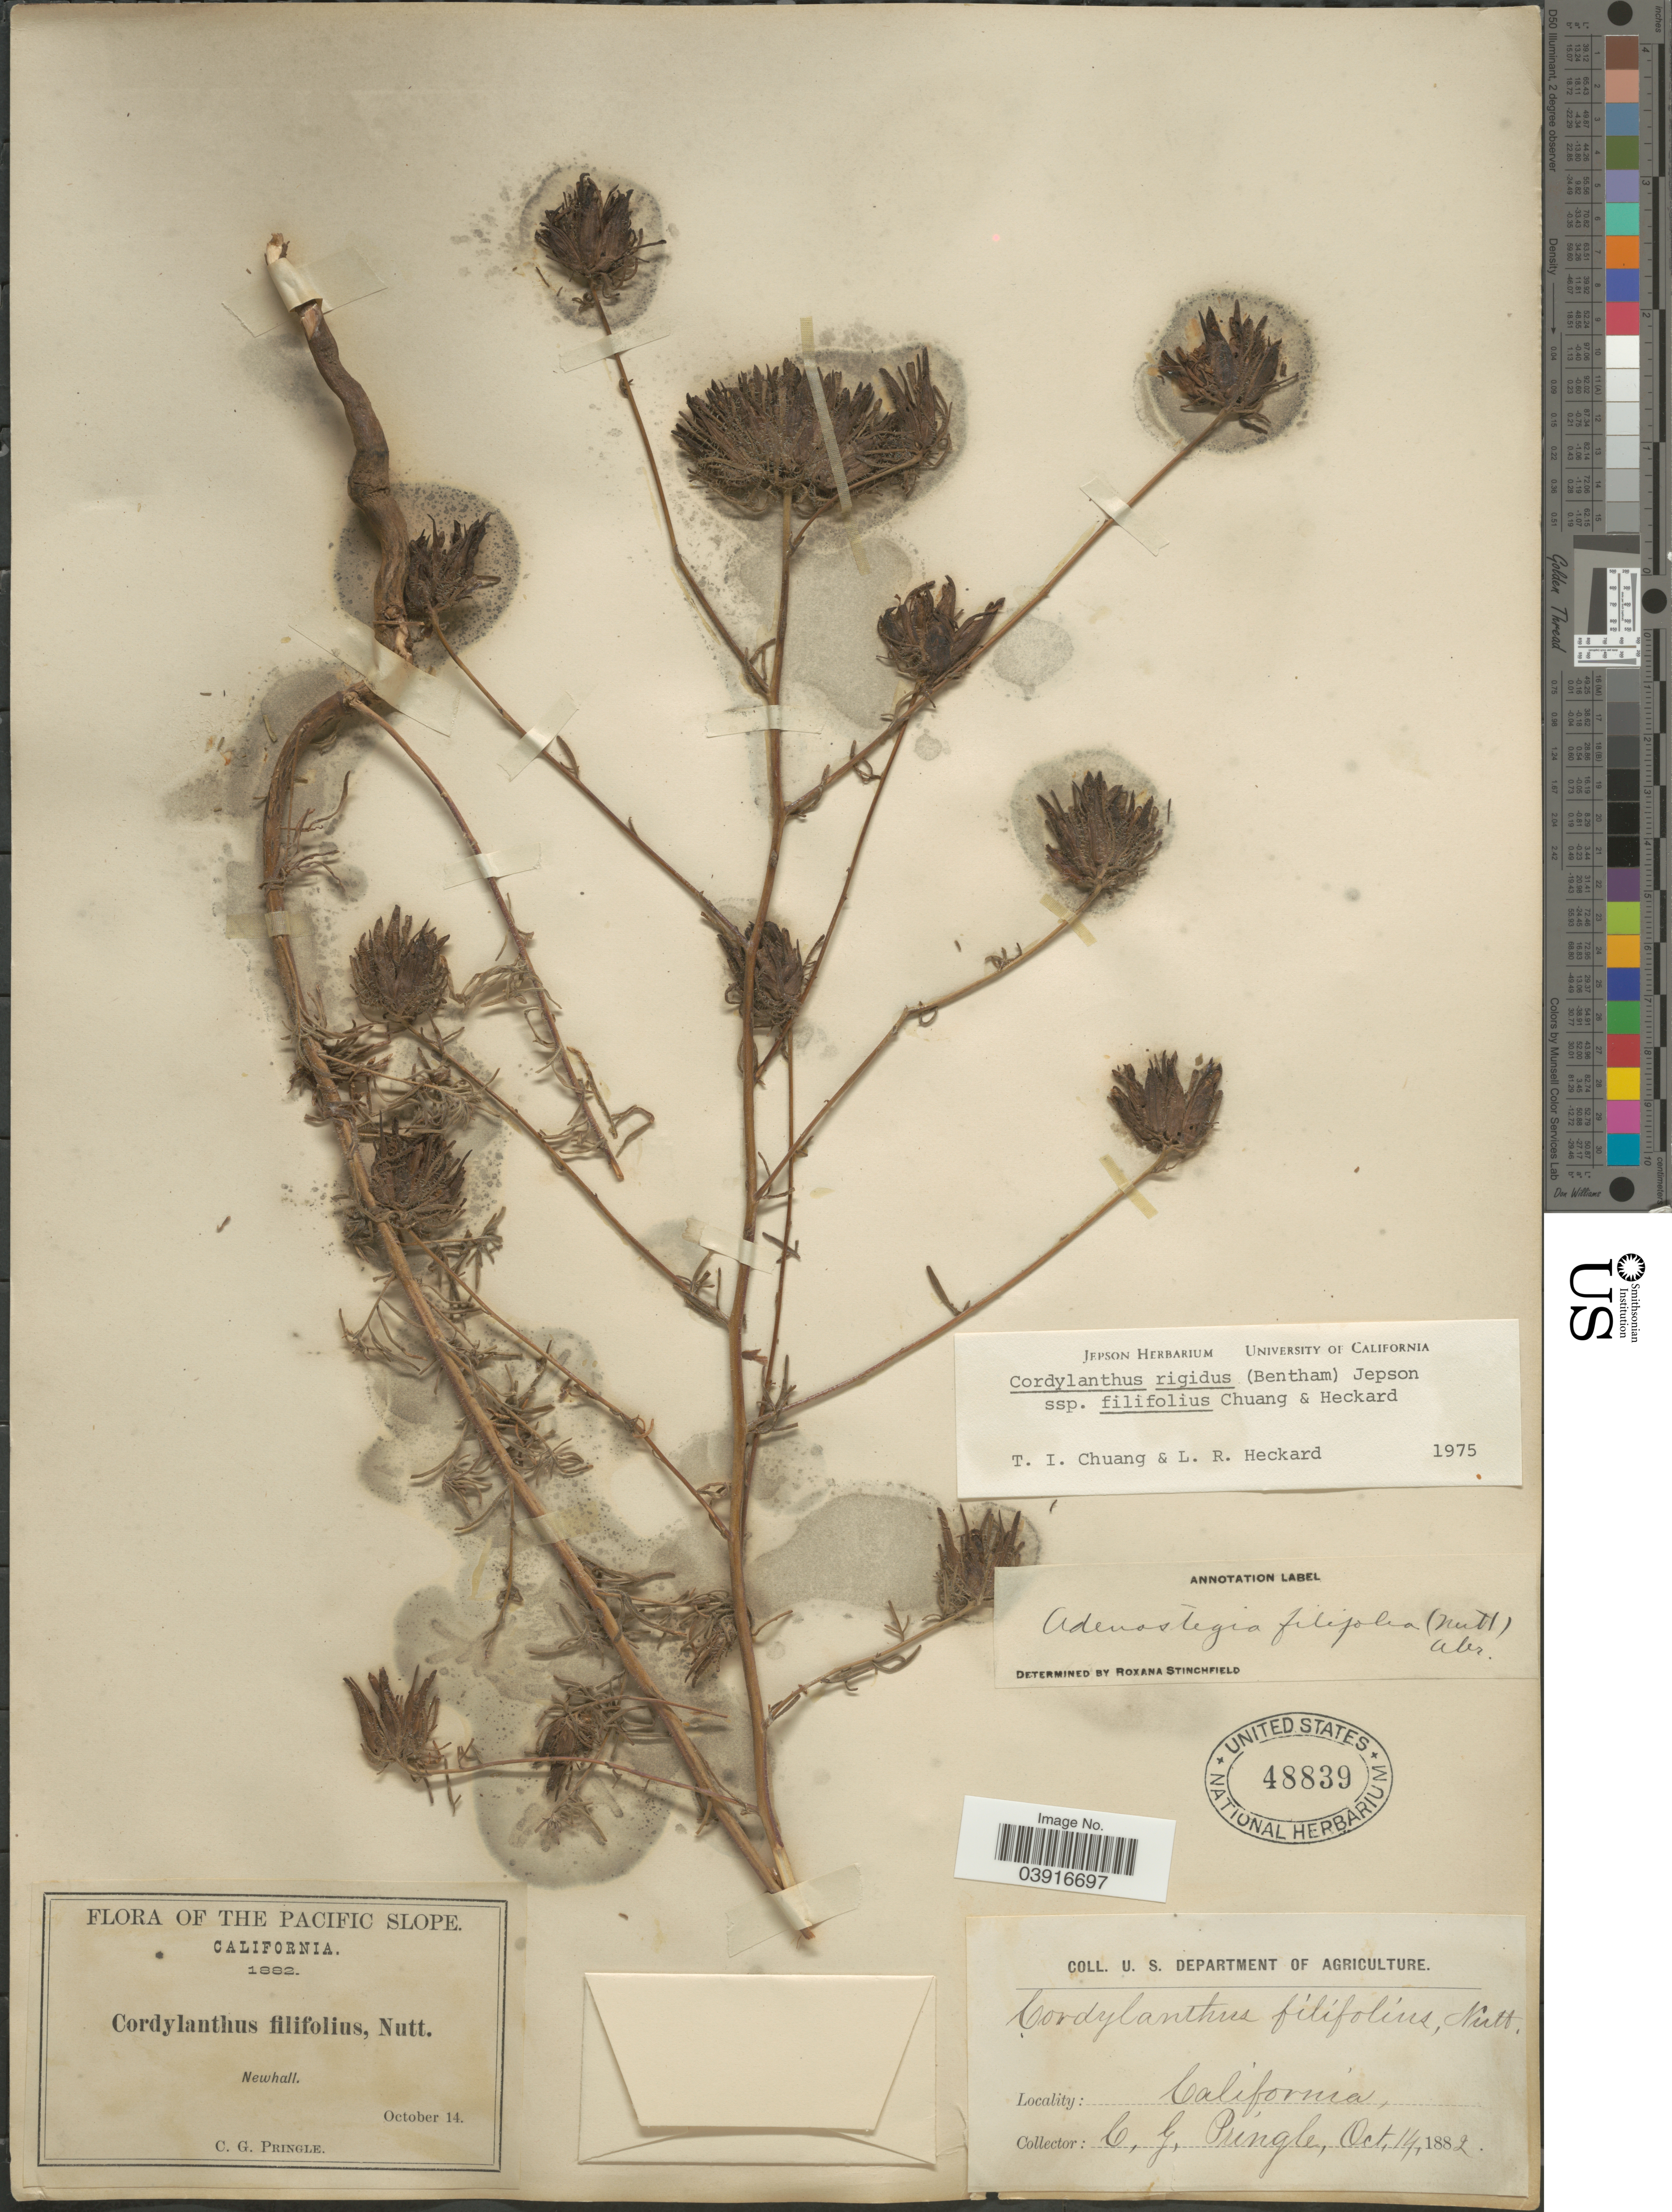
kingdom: Plantae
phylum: Tracheophyta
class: Magnoliopsida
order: Lamiales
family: Orobanchaceae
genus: Cordylanthus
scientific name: Cordylanthus rigidus subsp. filifolius T.I. Chuang & Heckard, ined.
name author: T.I. Chuang & Heckard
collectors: C. G. Pringle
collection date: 1882-10-14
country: United States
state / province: California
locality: Pacific Slope. Newhall.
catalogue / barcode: US 48839